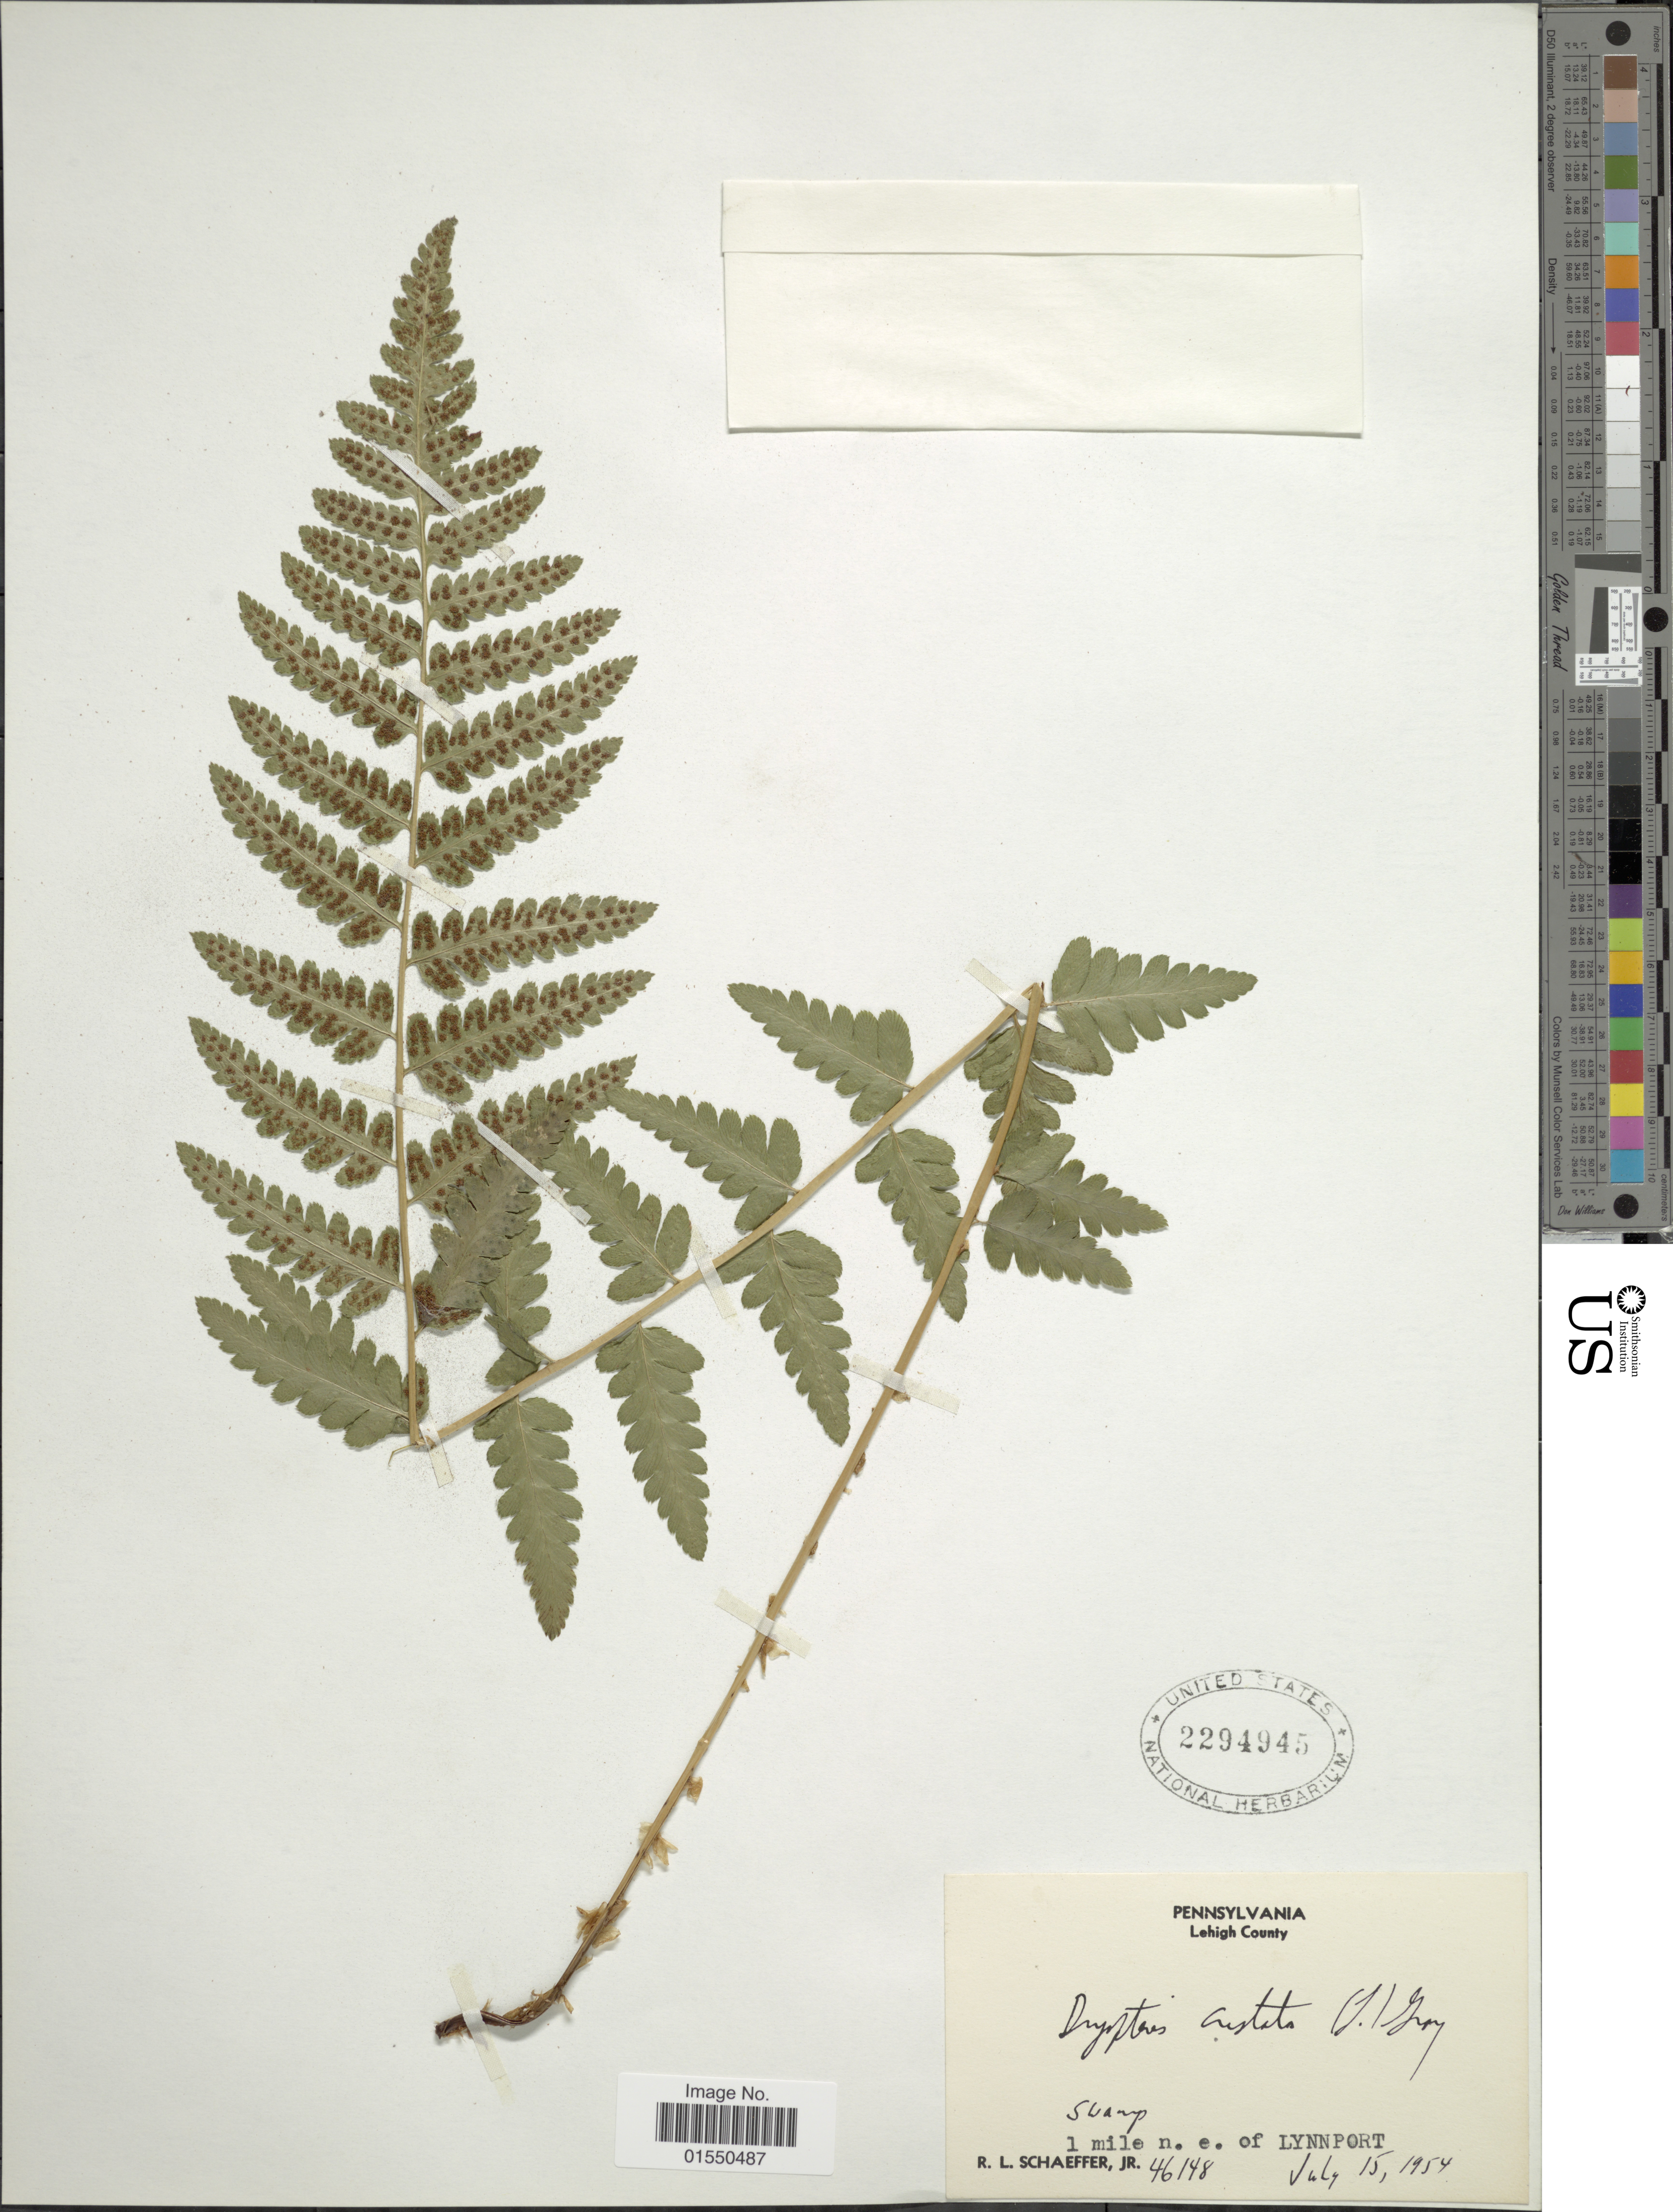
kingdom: Plantae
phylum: Tracheophyta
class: Polypodiopsida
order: Polypodiales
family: Dryopteridaceae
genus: Dryopteris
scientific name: Dryopteris cristata var. spinulosa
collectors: R. Schaeffer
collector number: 46148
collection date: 1954-07-15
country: United States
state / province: Pennsylvania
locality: Lehigh County, 1 mile n.e. of Lynnport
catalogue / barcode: US 2294945